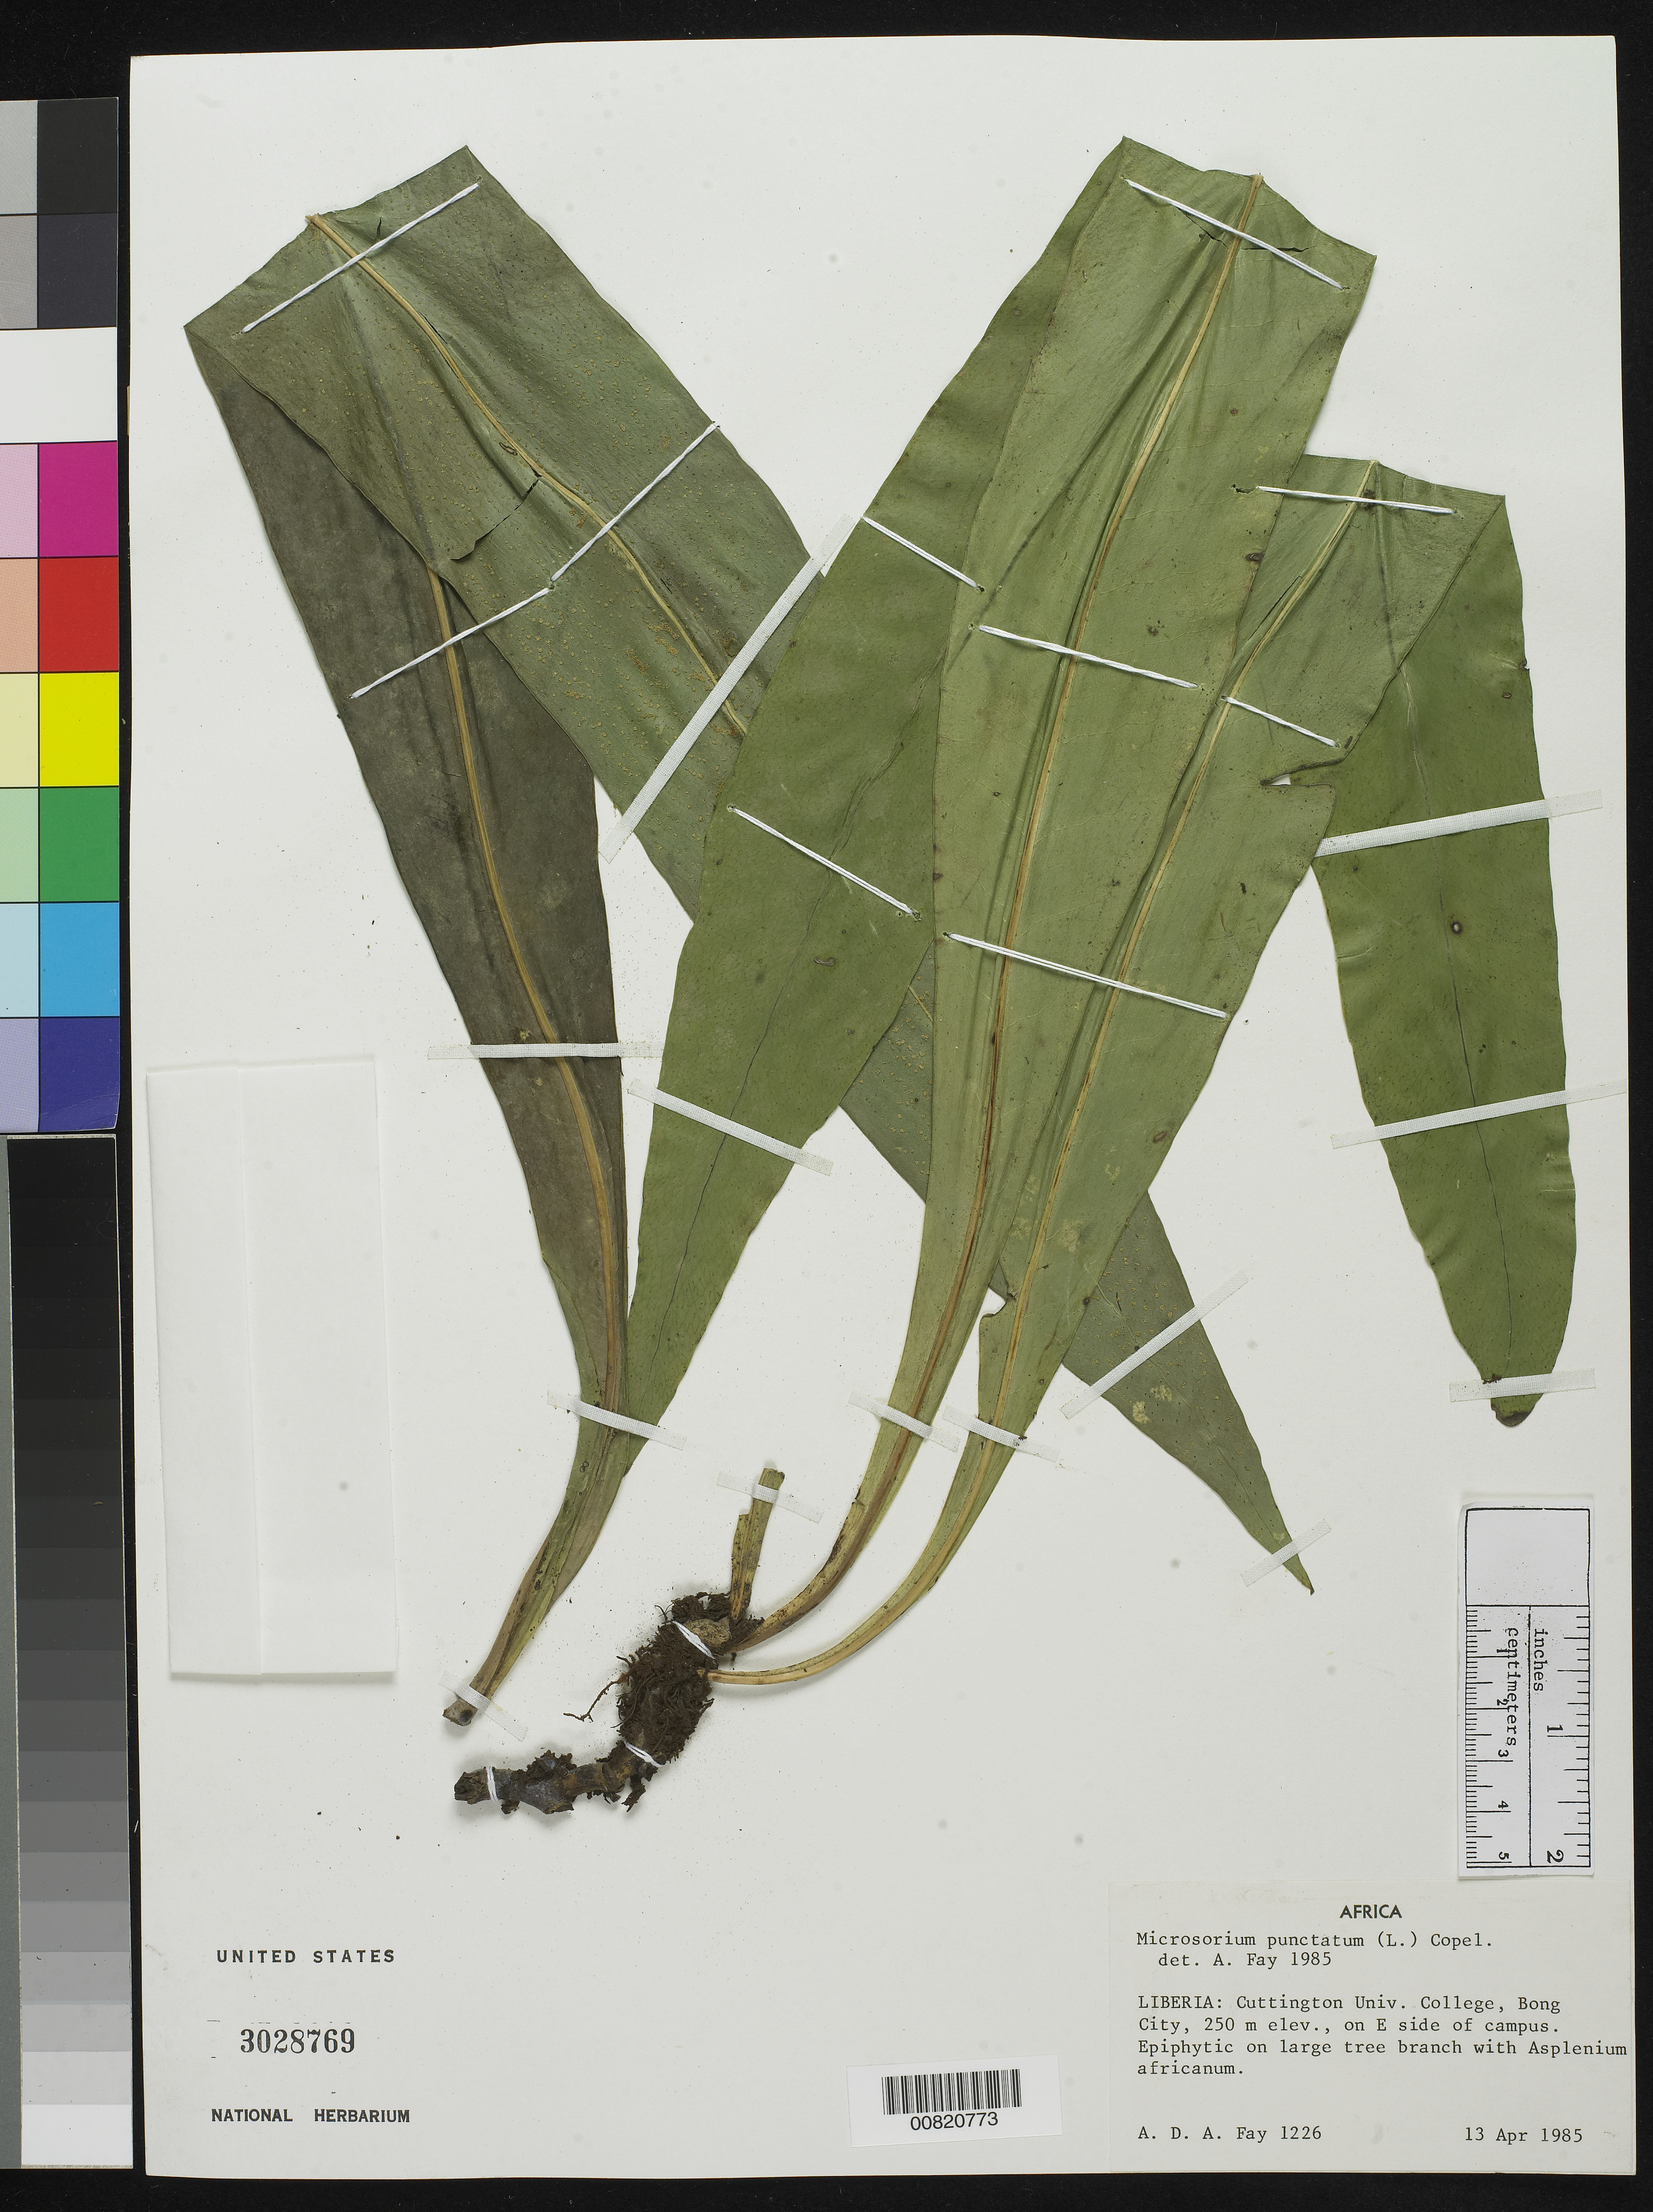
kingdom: Plantae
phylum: Tracheophyta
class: Polypodiopsida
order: Polypodiales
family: Polypodiaceae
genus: Microsorum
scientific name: Microsorum punctatum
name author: (L.) Copel.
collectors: A. Fay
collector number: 1226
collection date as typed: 13 Apr 1985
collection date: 1985-04-13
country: Liberia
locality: Cuttington Univ. College, Bong City, E of campus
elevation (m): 250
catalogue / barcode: US 3028769